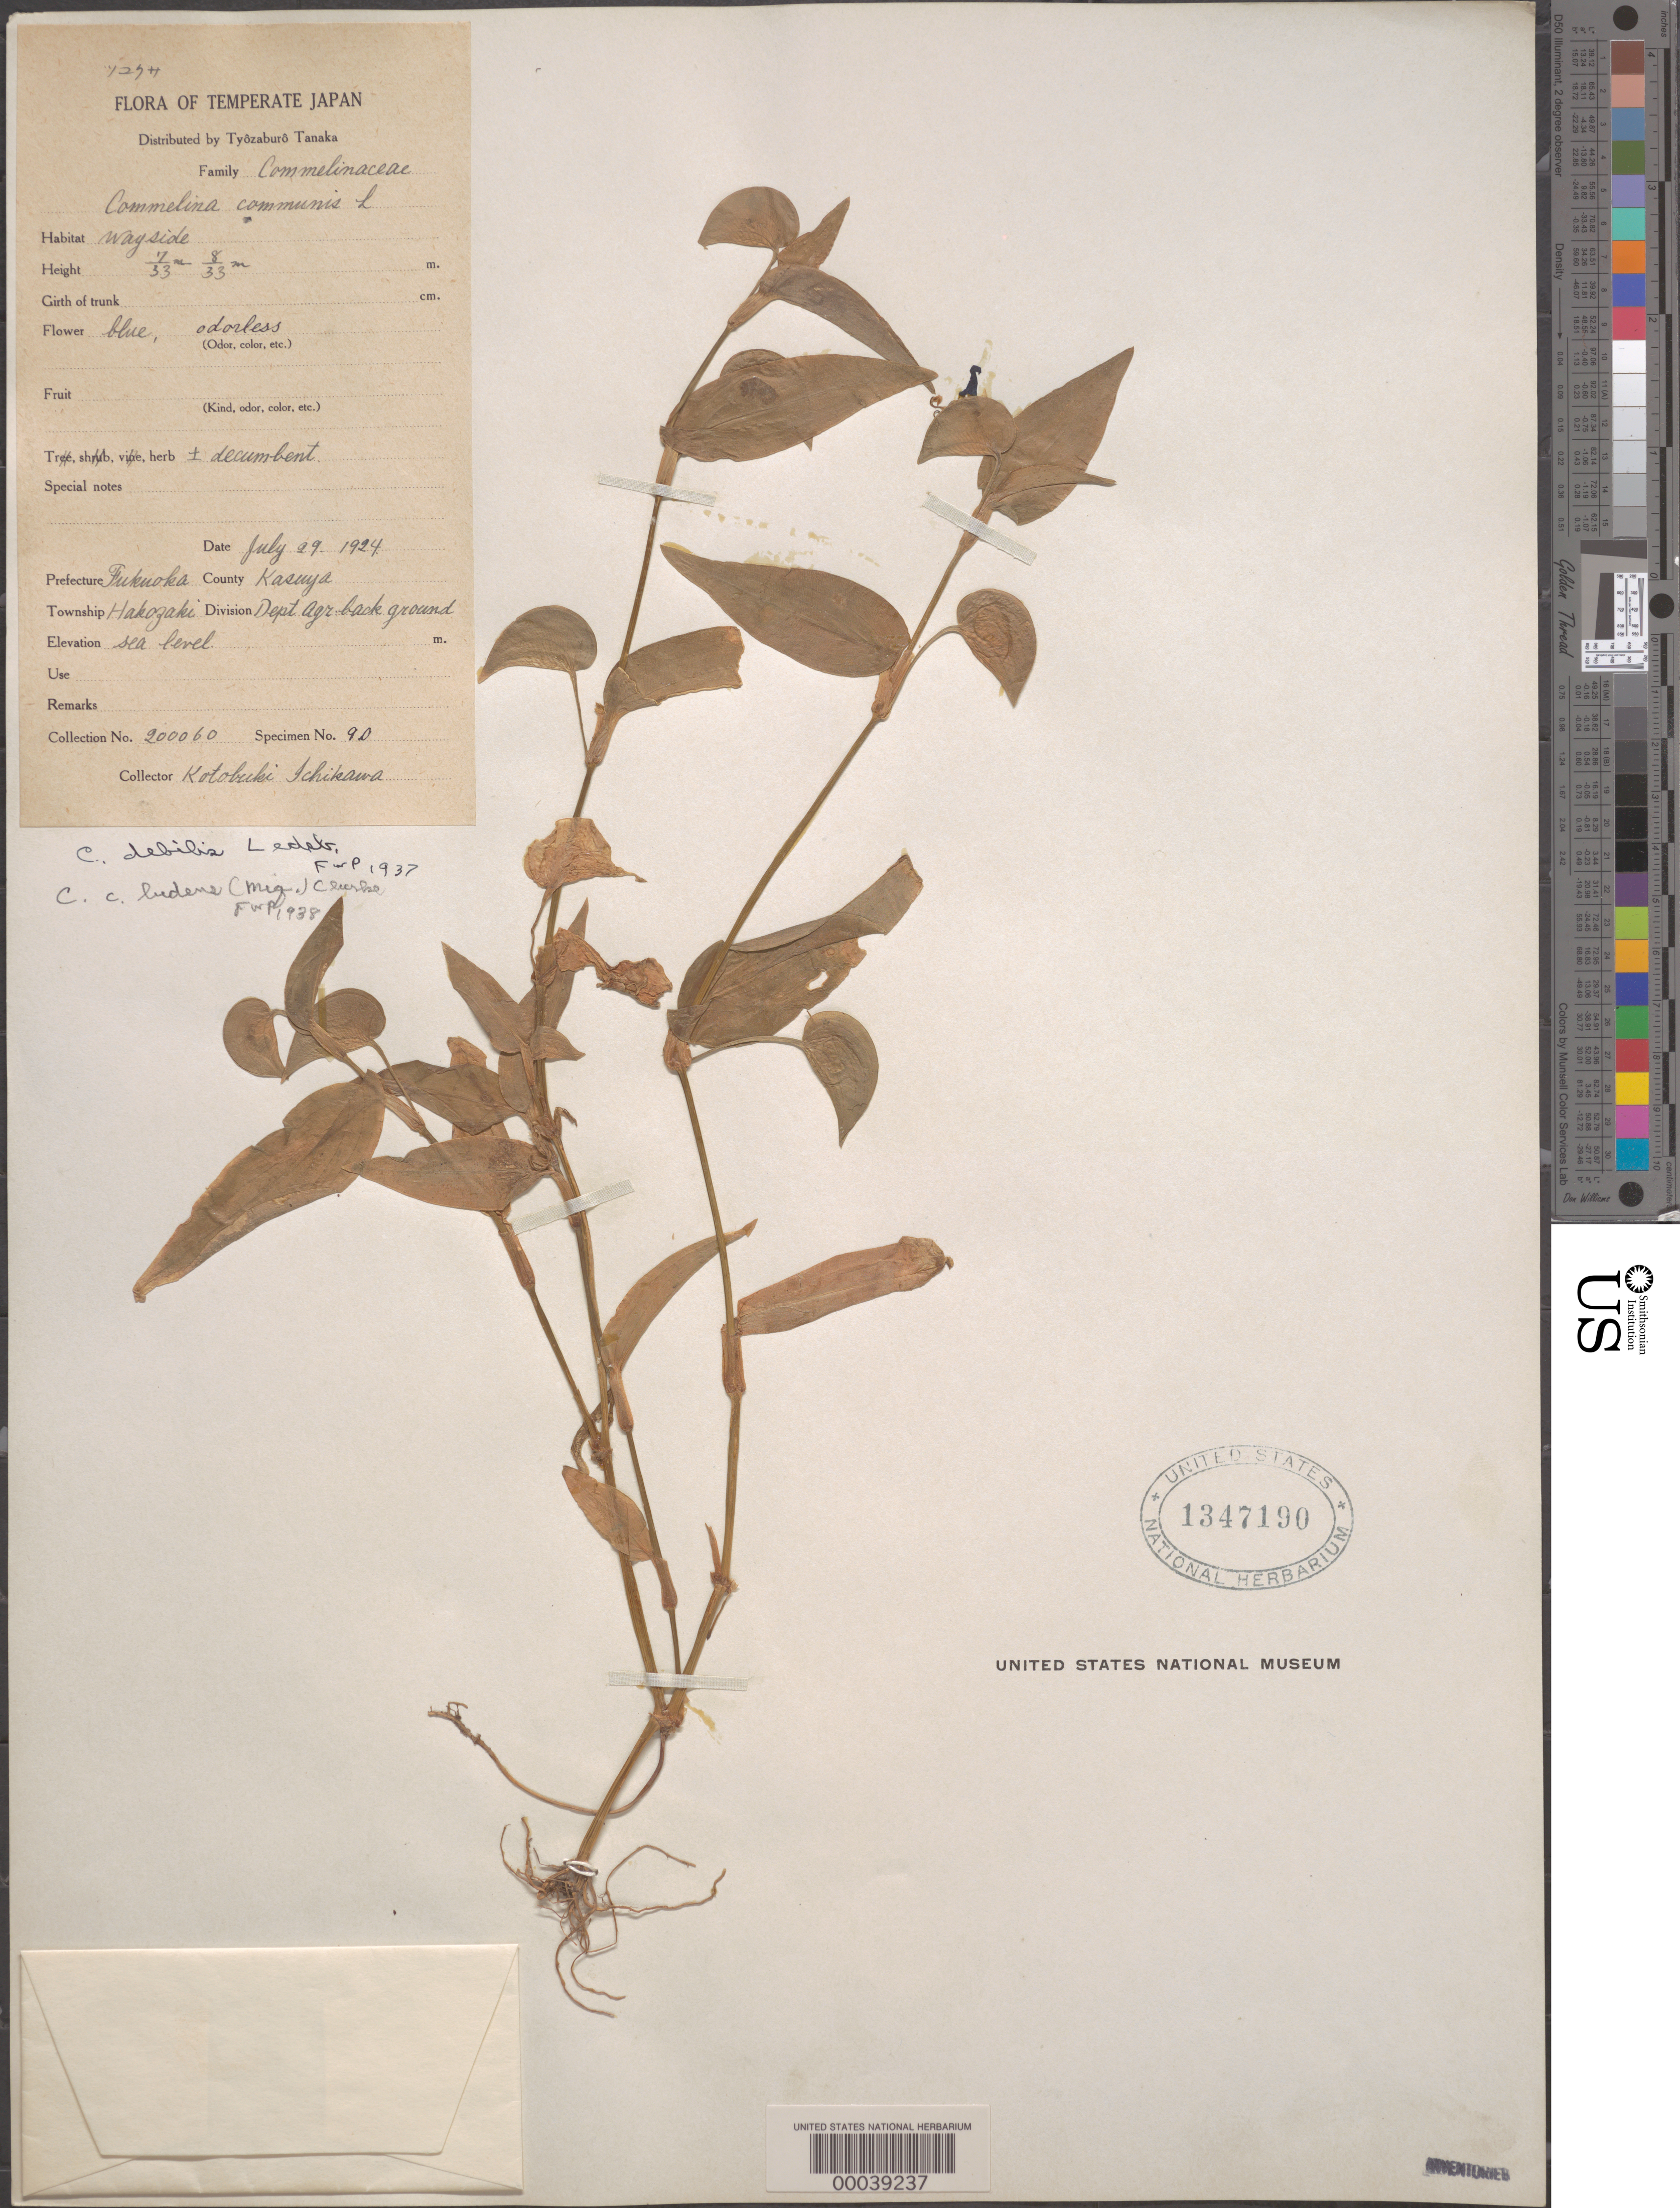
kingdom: Plantae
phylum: Tracheophyta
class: Liliopsida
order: Commelinales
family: Commelinaceae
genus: Commelina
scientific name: Commelina communis var. ludens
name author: (Miq.) C.B. Clarke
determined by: Pennell, F. W.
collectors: K. Ichikawa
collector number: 200060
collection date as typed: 29 Jul 1924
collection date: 1924-07-29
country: Japan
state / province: Hukuoka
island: Kyushu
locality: Hakozaki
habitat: Wayside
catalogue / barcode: US 1347190